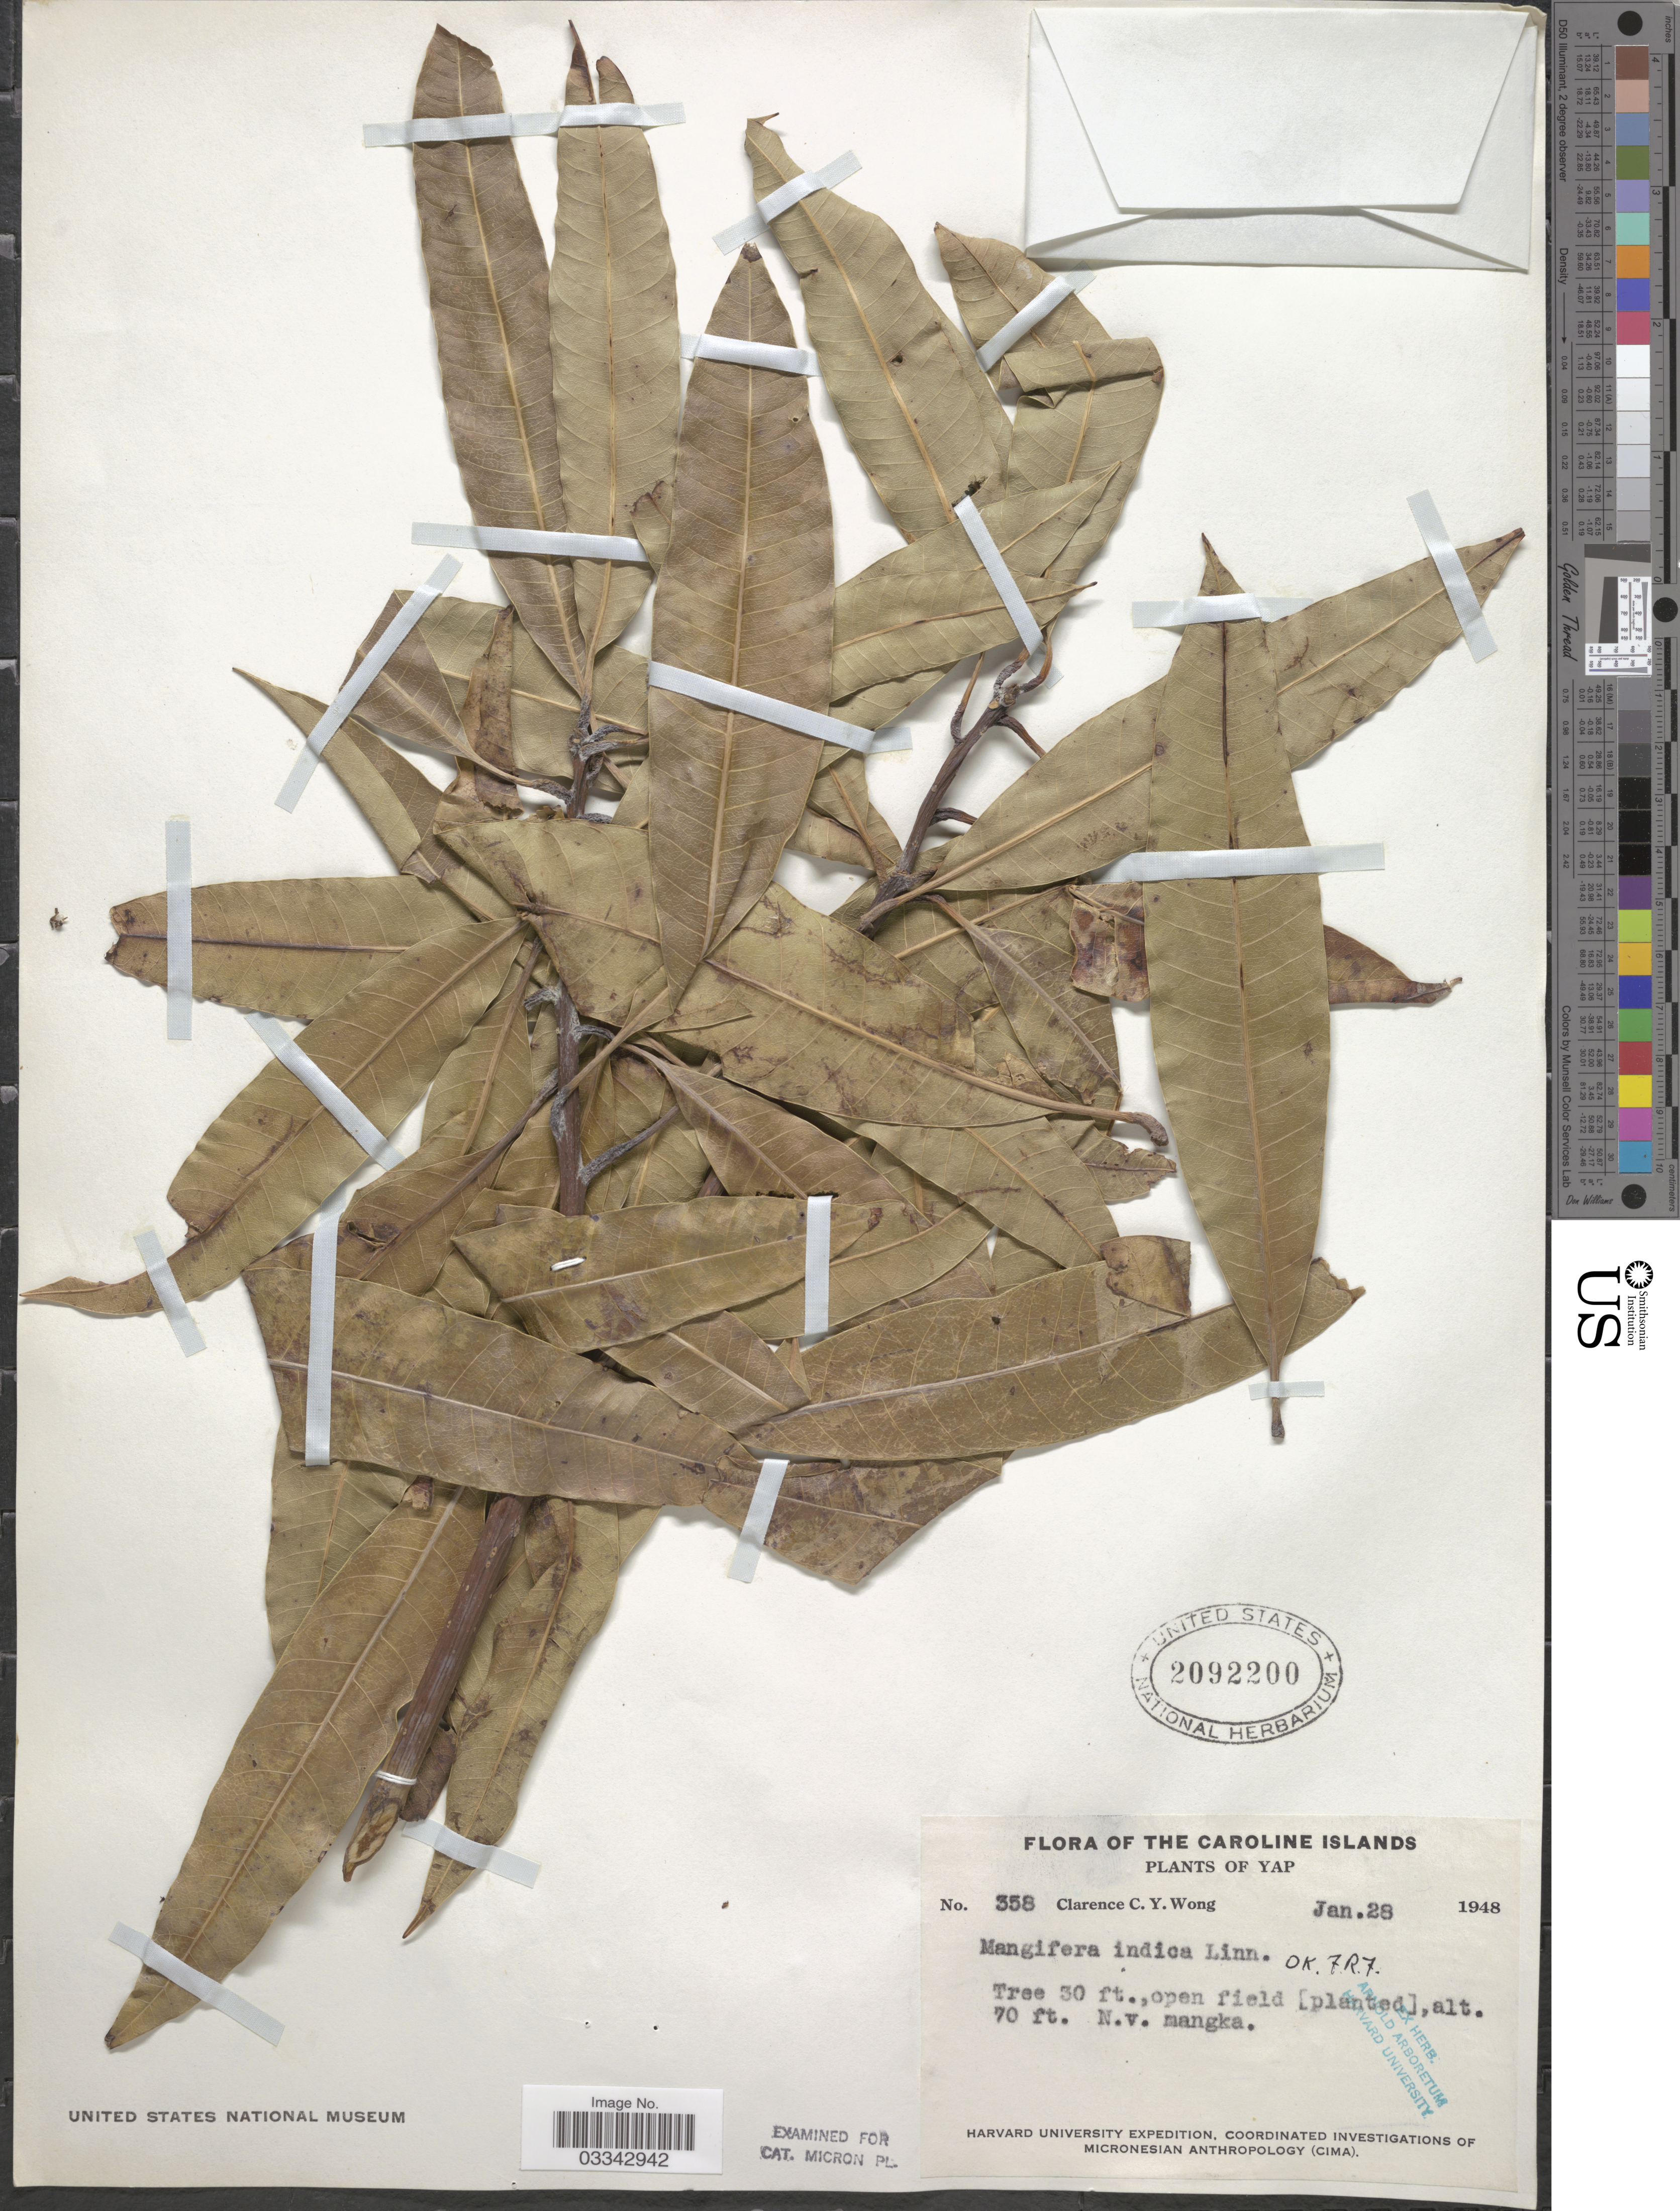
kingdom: Plantae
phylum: Tracheophyta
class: Magnoliopsida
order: Sapindales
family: Anacardiaceae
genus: Mangifera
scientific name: Mangifera indica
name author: L.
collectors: C. Wong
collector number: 358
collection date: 1948-01-28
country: Micronesia, Federated States of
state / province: Yap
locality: The Caroline Islands.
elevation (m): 21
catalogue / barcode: US 2092200